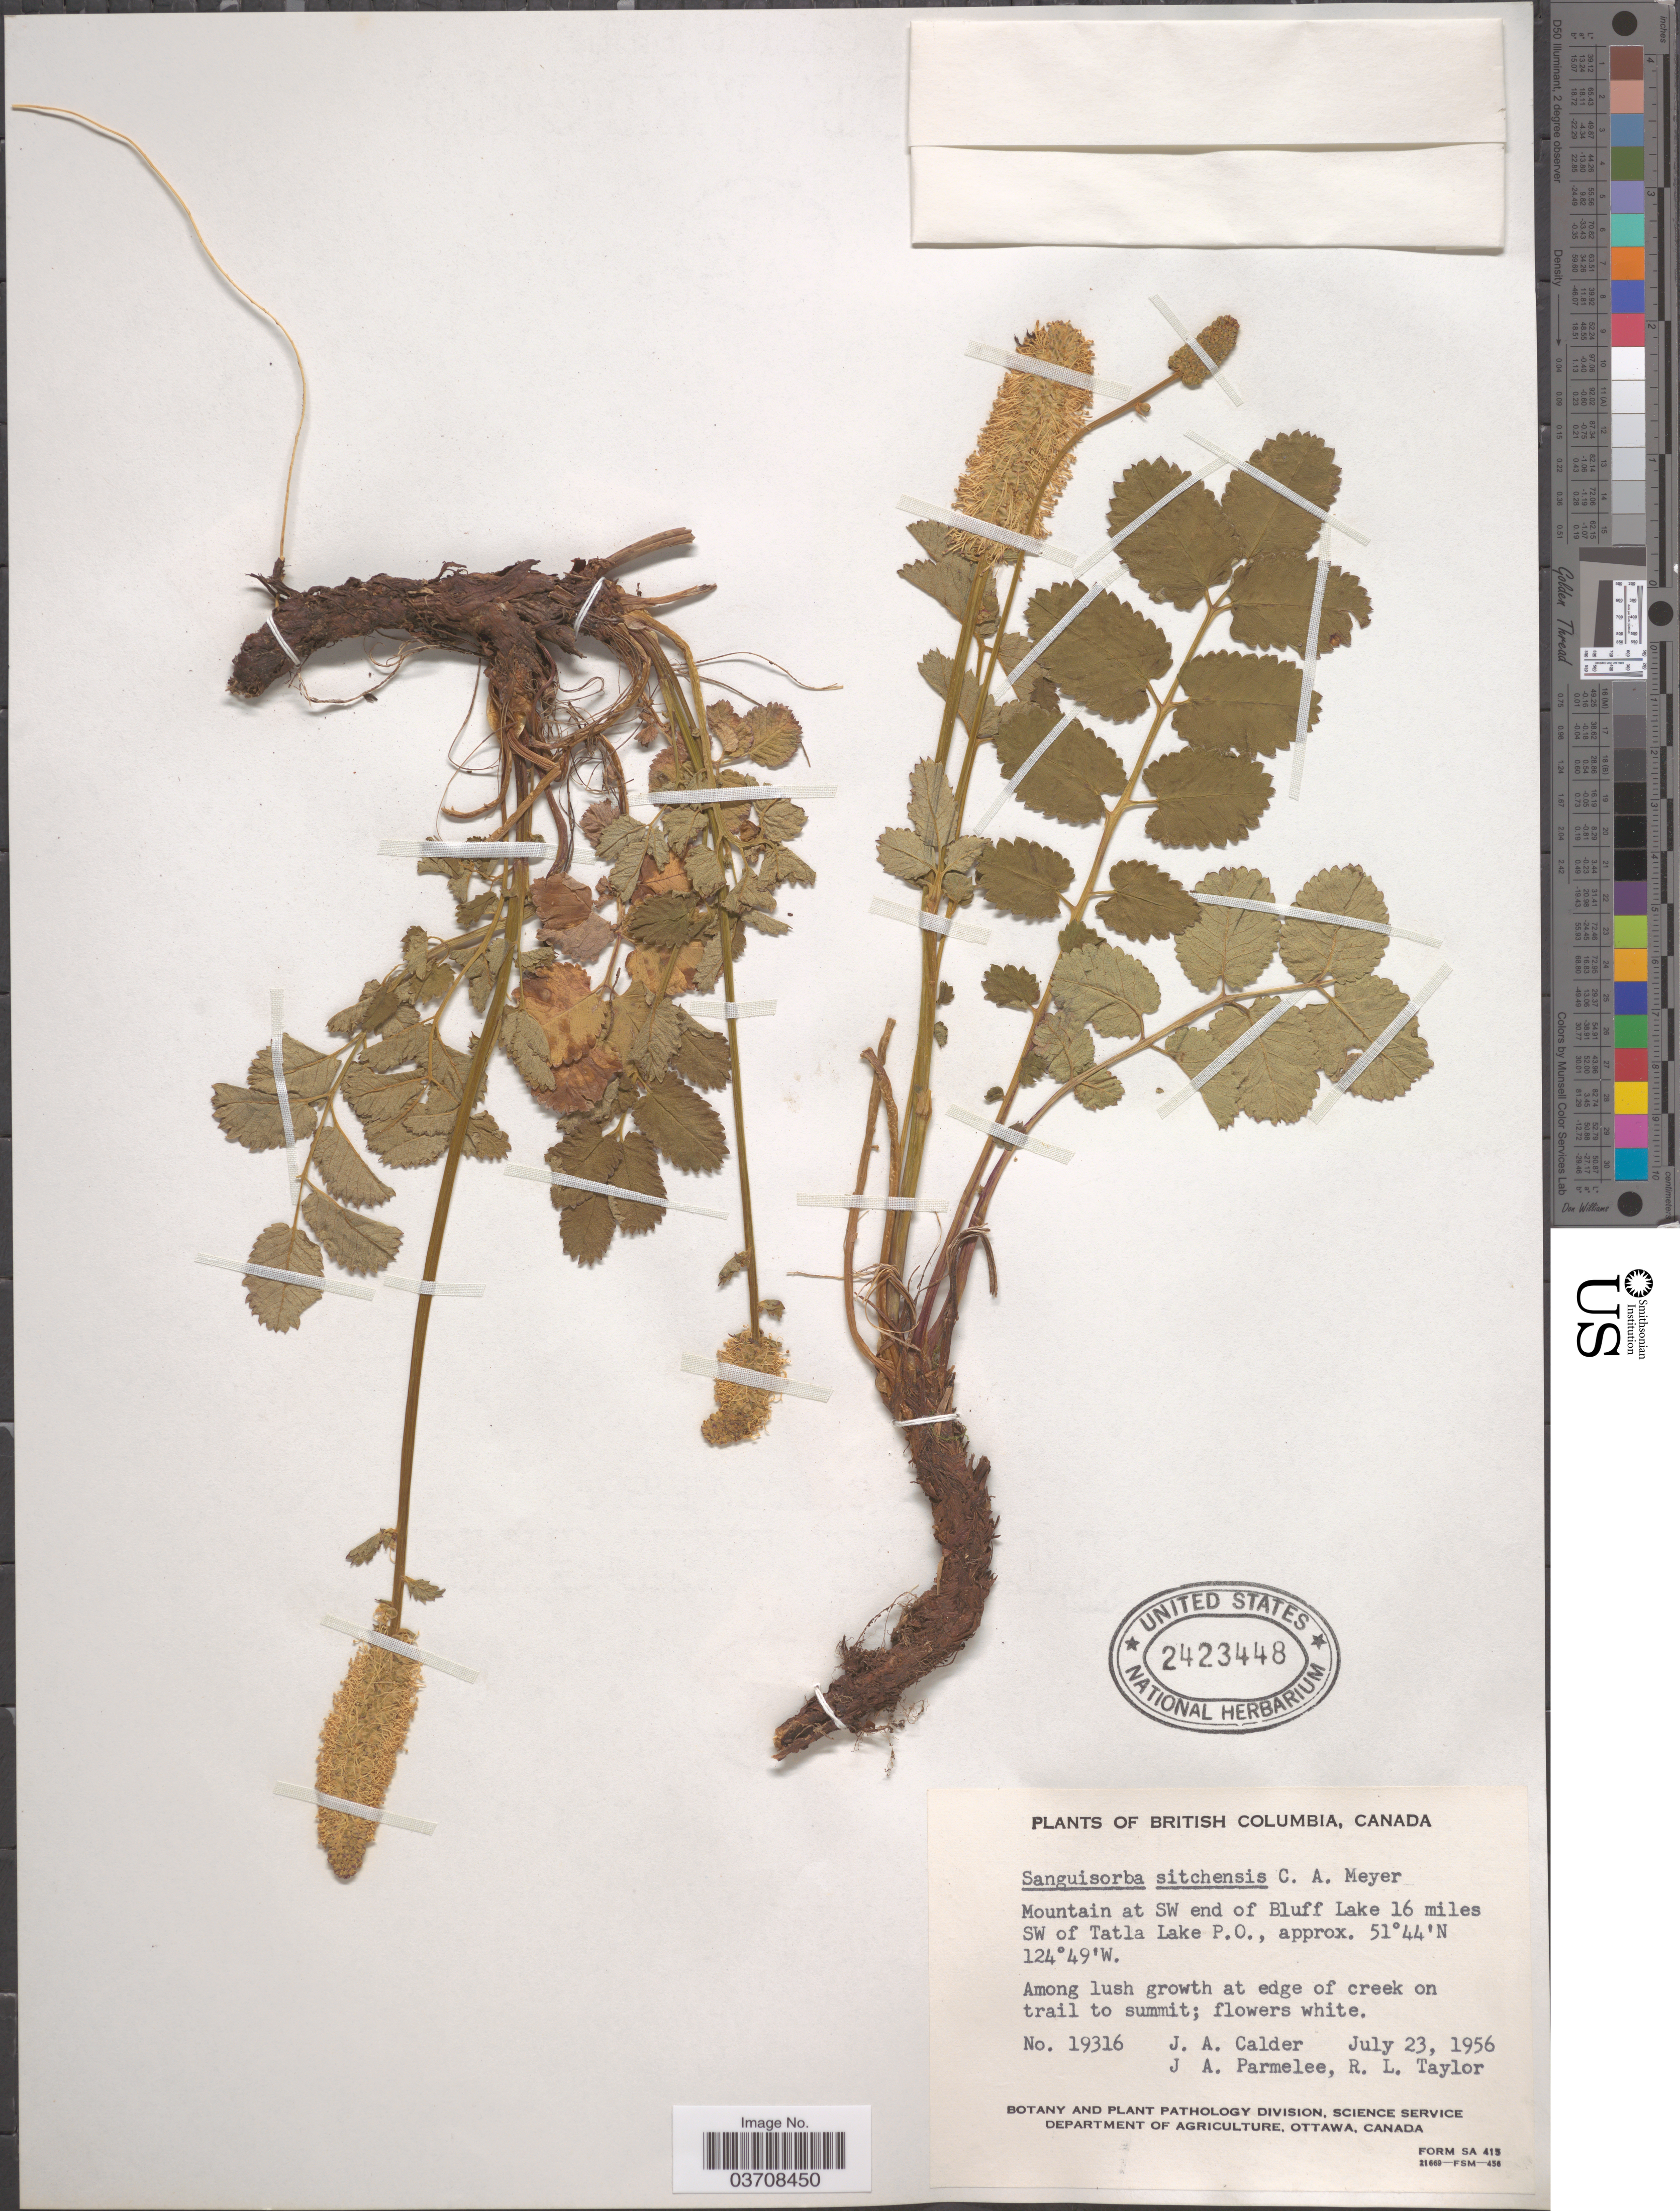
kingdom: Plantae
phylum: Tracheophyta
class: Magnoliopsida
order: Rosales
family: Rosaceae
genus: Sanguisorba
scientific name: Sanguisorba stipulata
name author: Raf.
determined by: Strong, Mark T., (BOT), Smithsonian Institution - National Museum of Natural History (UNITED STATES)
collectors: J. A. Calder, J. A. Parmelee & R. Taylor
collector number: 19316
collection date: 1956-07-23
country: Canada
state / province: British Columbia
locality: Mountain at SW end of Bluff Lake 16 miles SW of Tatla Lake P.O. Among lush growth at edge of creek on trail to summit.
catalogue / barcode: US 2423448